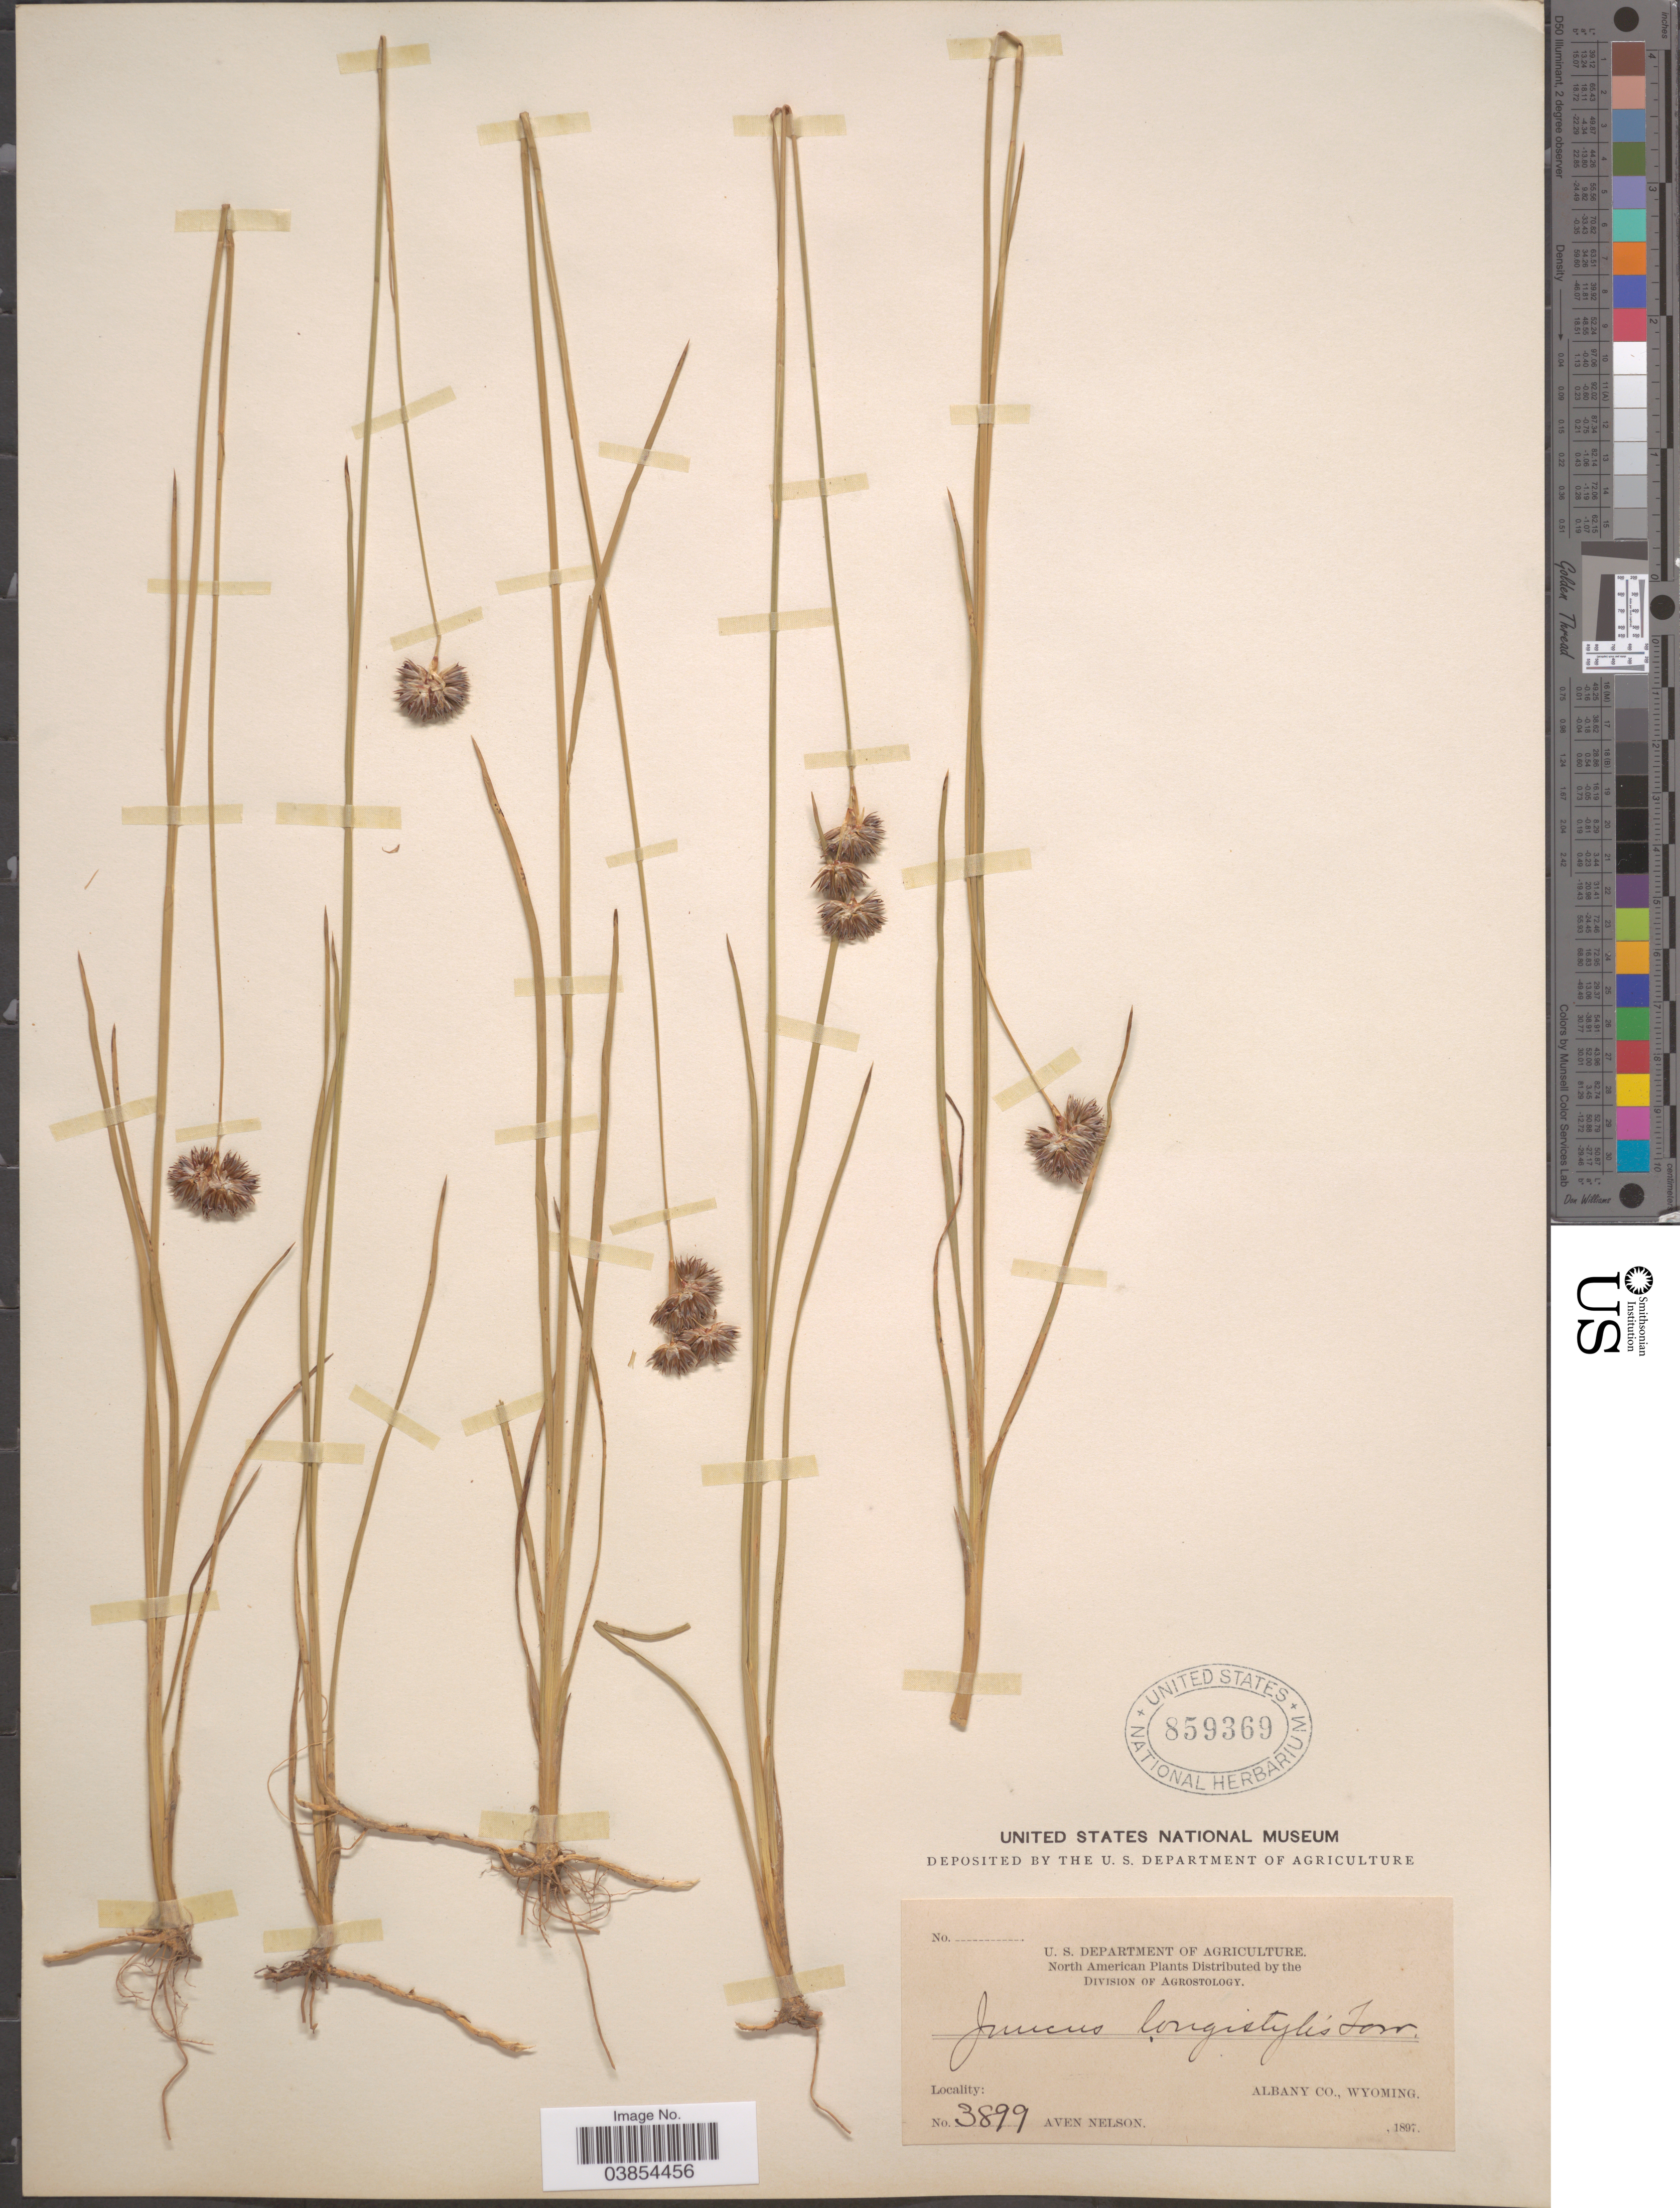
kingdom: Plantae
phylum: Tracheophyta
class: Liliopsida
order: Poales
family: Juncaceae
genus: Juncus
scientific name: Juncus longistylis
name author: Torr.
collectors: A. Nelson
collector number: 3899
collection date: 1897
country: United States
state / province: Wyoming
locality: Albany Co.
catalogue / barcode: US 859369